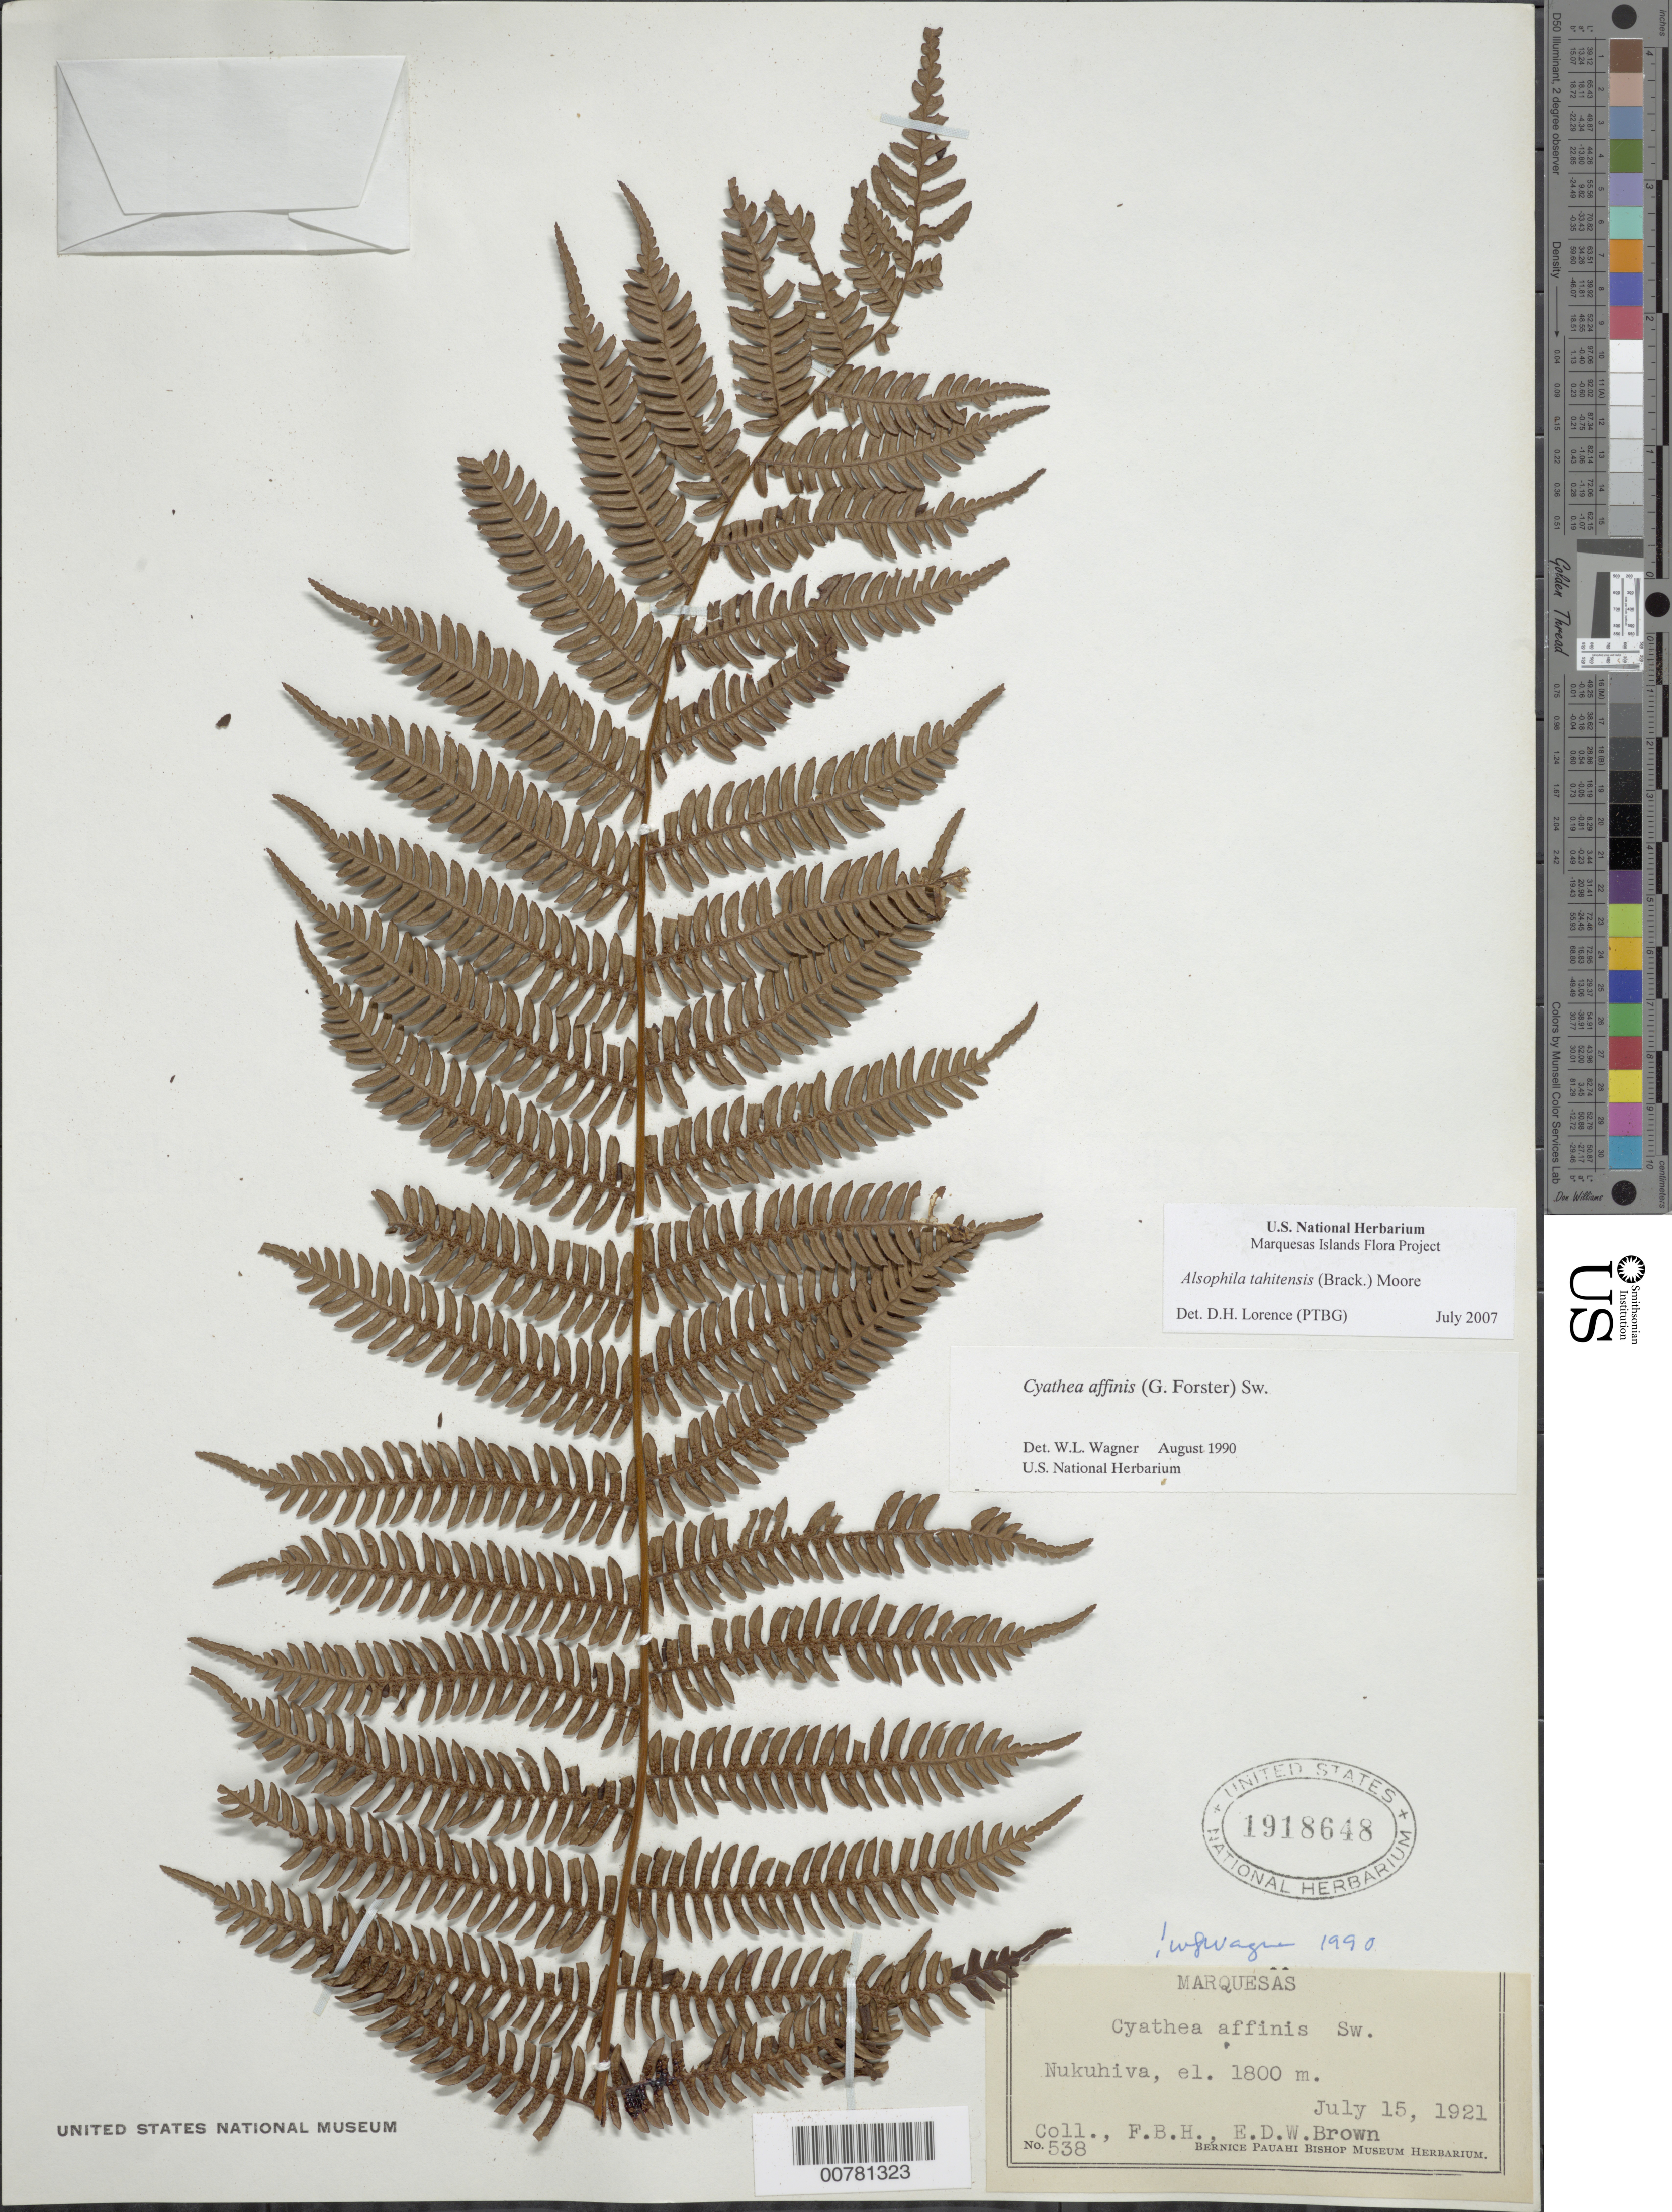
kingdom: Plantae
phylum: Tracheophyta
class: Polypodiopsida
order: Cyatheales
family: Cyatheaceae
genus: Alsophila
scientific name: Alsophila tahitensis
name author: Brack. in Wilkes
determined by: Lorence, David H., (PTBG), National Tropical Botanical Garden (UNITED STATES)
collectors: F. Brown & E. Brown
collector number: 538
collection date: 1921-07-15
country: French Polynesia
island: Nuku Hiva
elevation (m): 1800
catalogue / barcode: US 1918648